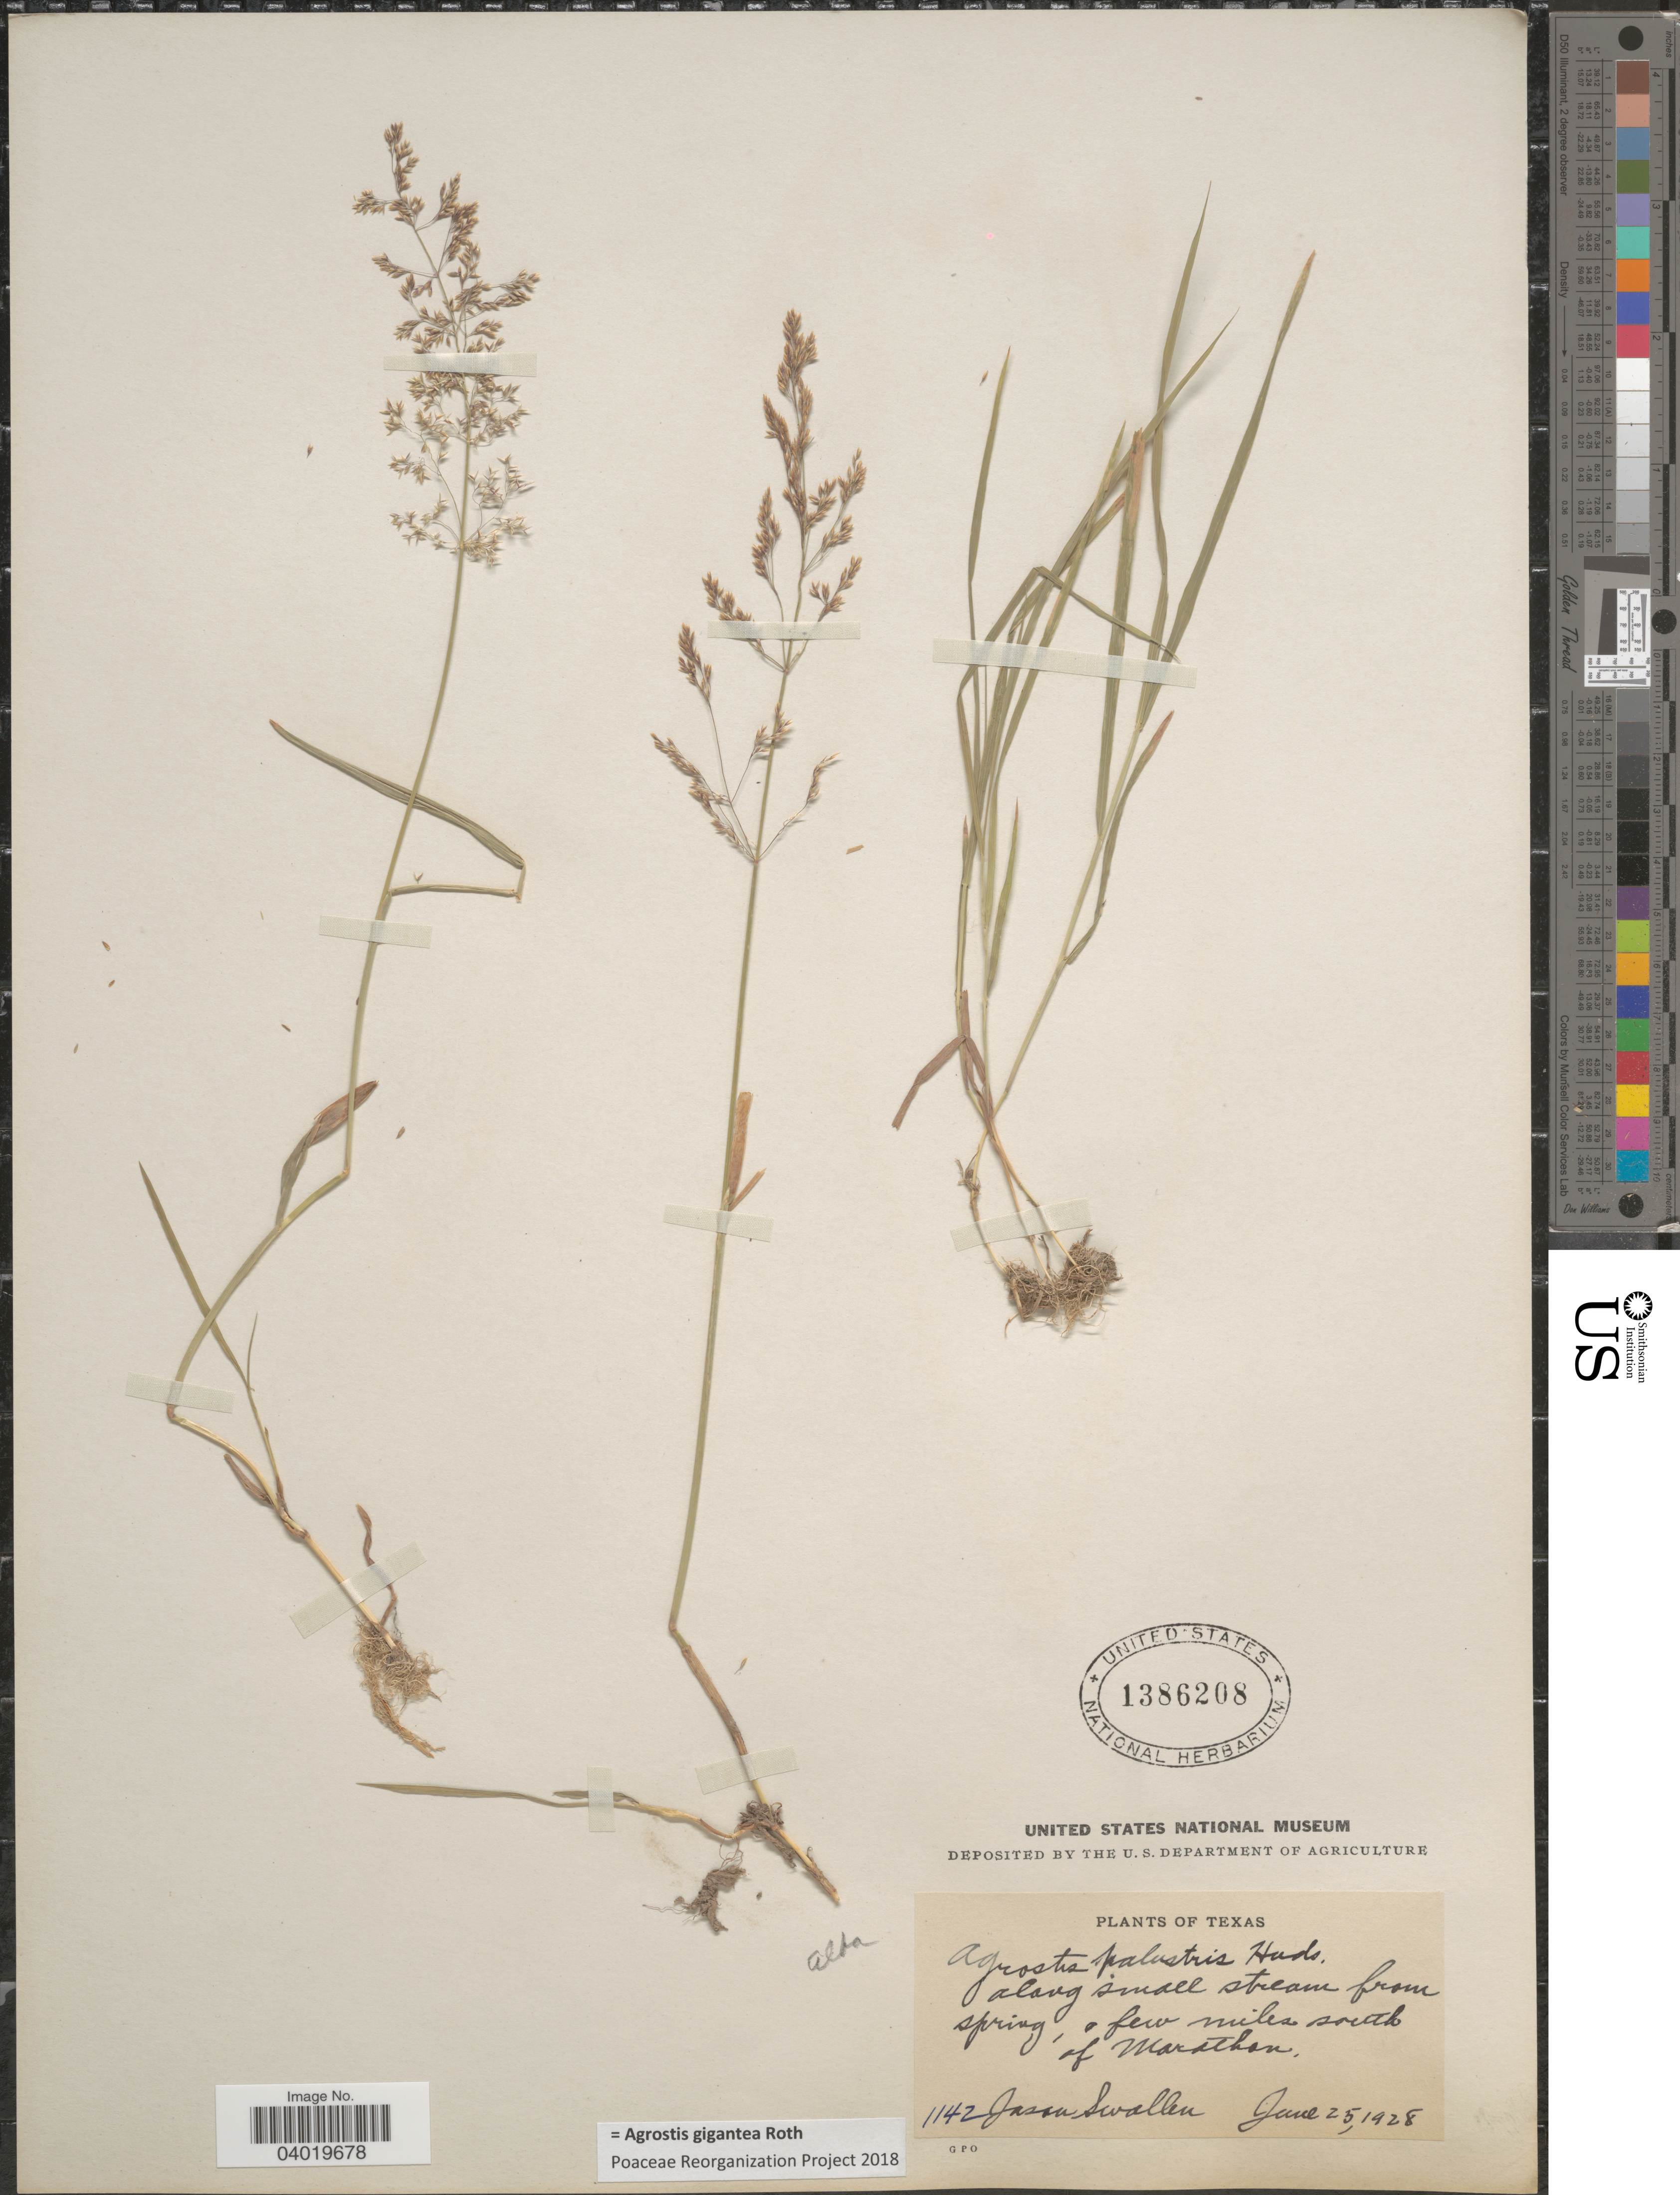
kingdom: Plantae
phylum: Tracheophyta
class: Liliopsida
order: Poales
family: Poaceae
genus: Agrostis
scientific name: Agrostis gigantea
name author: Roth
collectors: J. R. Swallen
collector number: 1142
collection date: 1928-06-25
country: United States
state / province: Texas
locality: A few miles south of Marathon.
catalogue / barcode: US 1386208